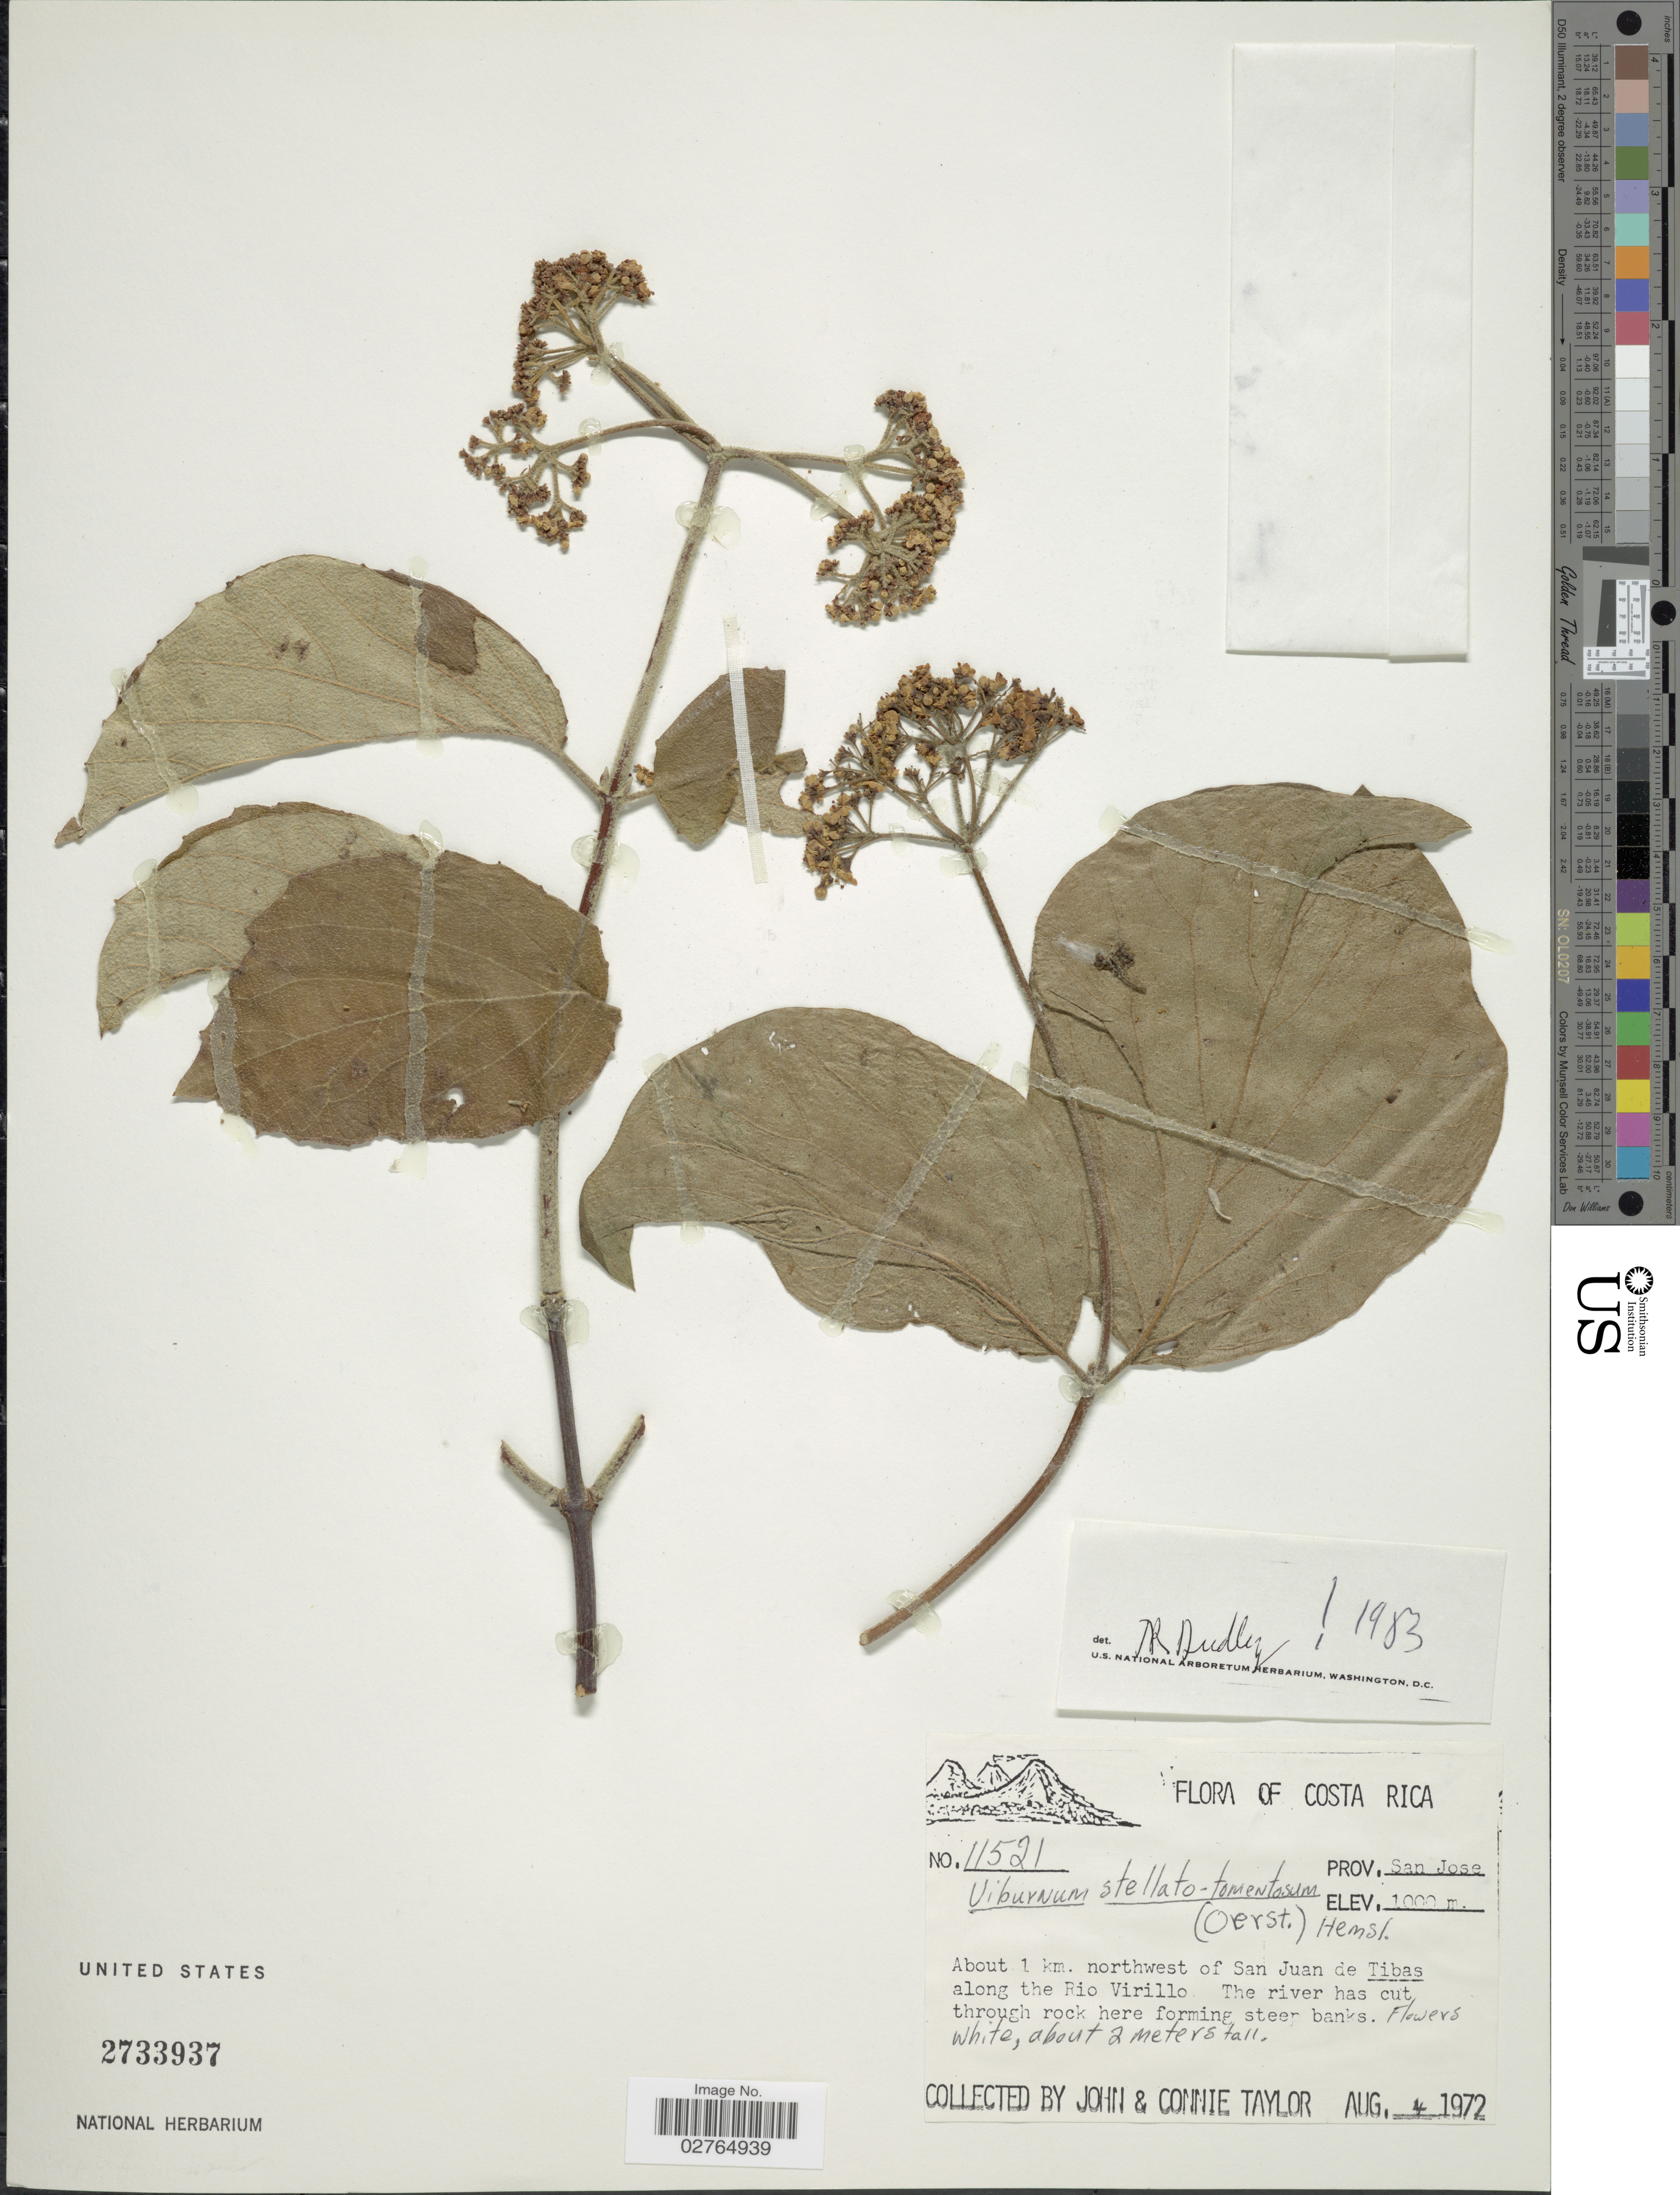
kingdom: Plantae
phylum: Tracheophyta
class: Magnoliopsida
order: Dipsacales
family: Viburnaceae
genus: Viburnum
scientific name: Viburnum stellatotomentosum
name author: (Oerst.) Hemsl.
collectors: J. Taylor & C. Taylor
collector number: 11521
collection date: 1972-08-04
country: Costa Rica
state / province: San José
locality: About 1 km. northwest of San Juan de Tibas along the Rio Virillo.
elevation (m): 1000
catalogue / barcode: US 2733937